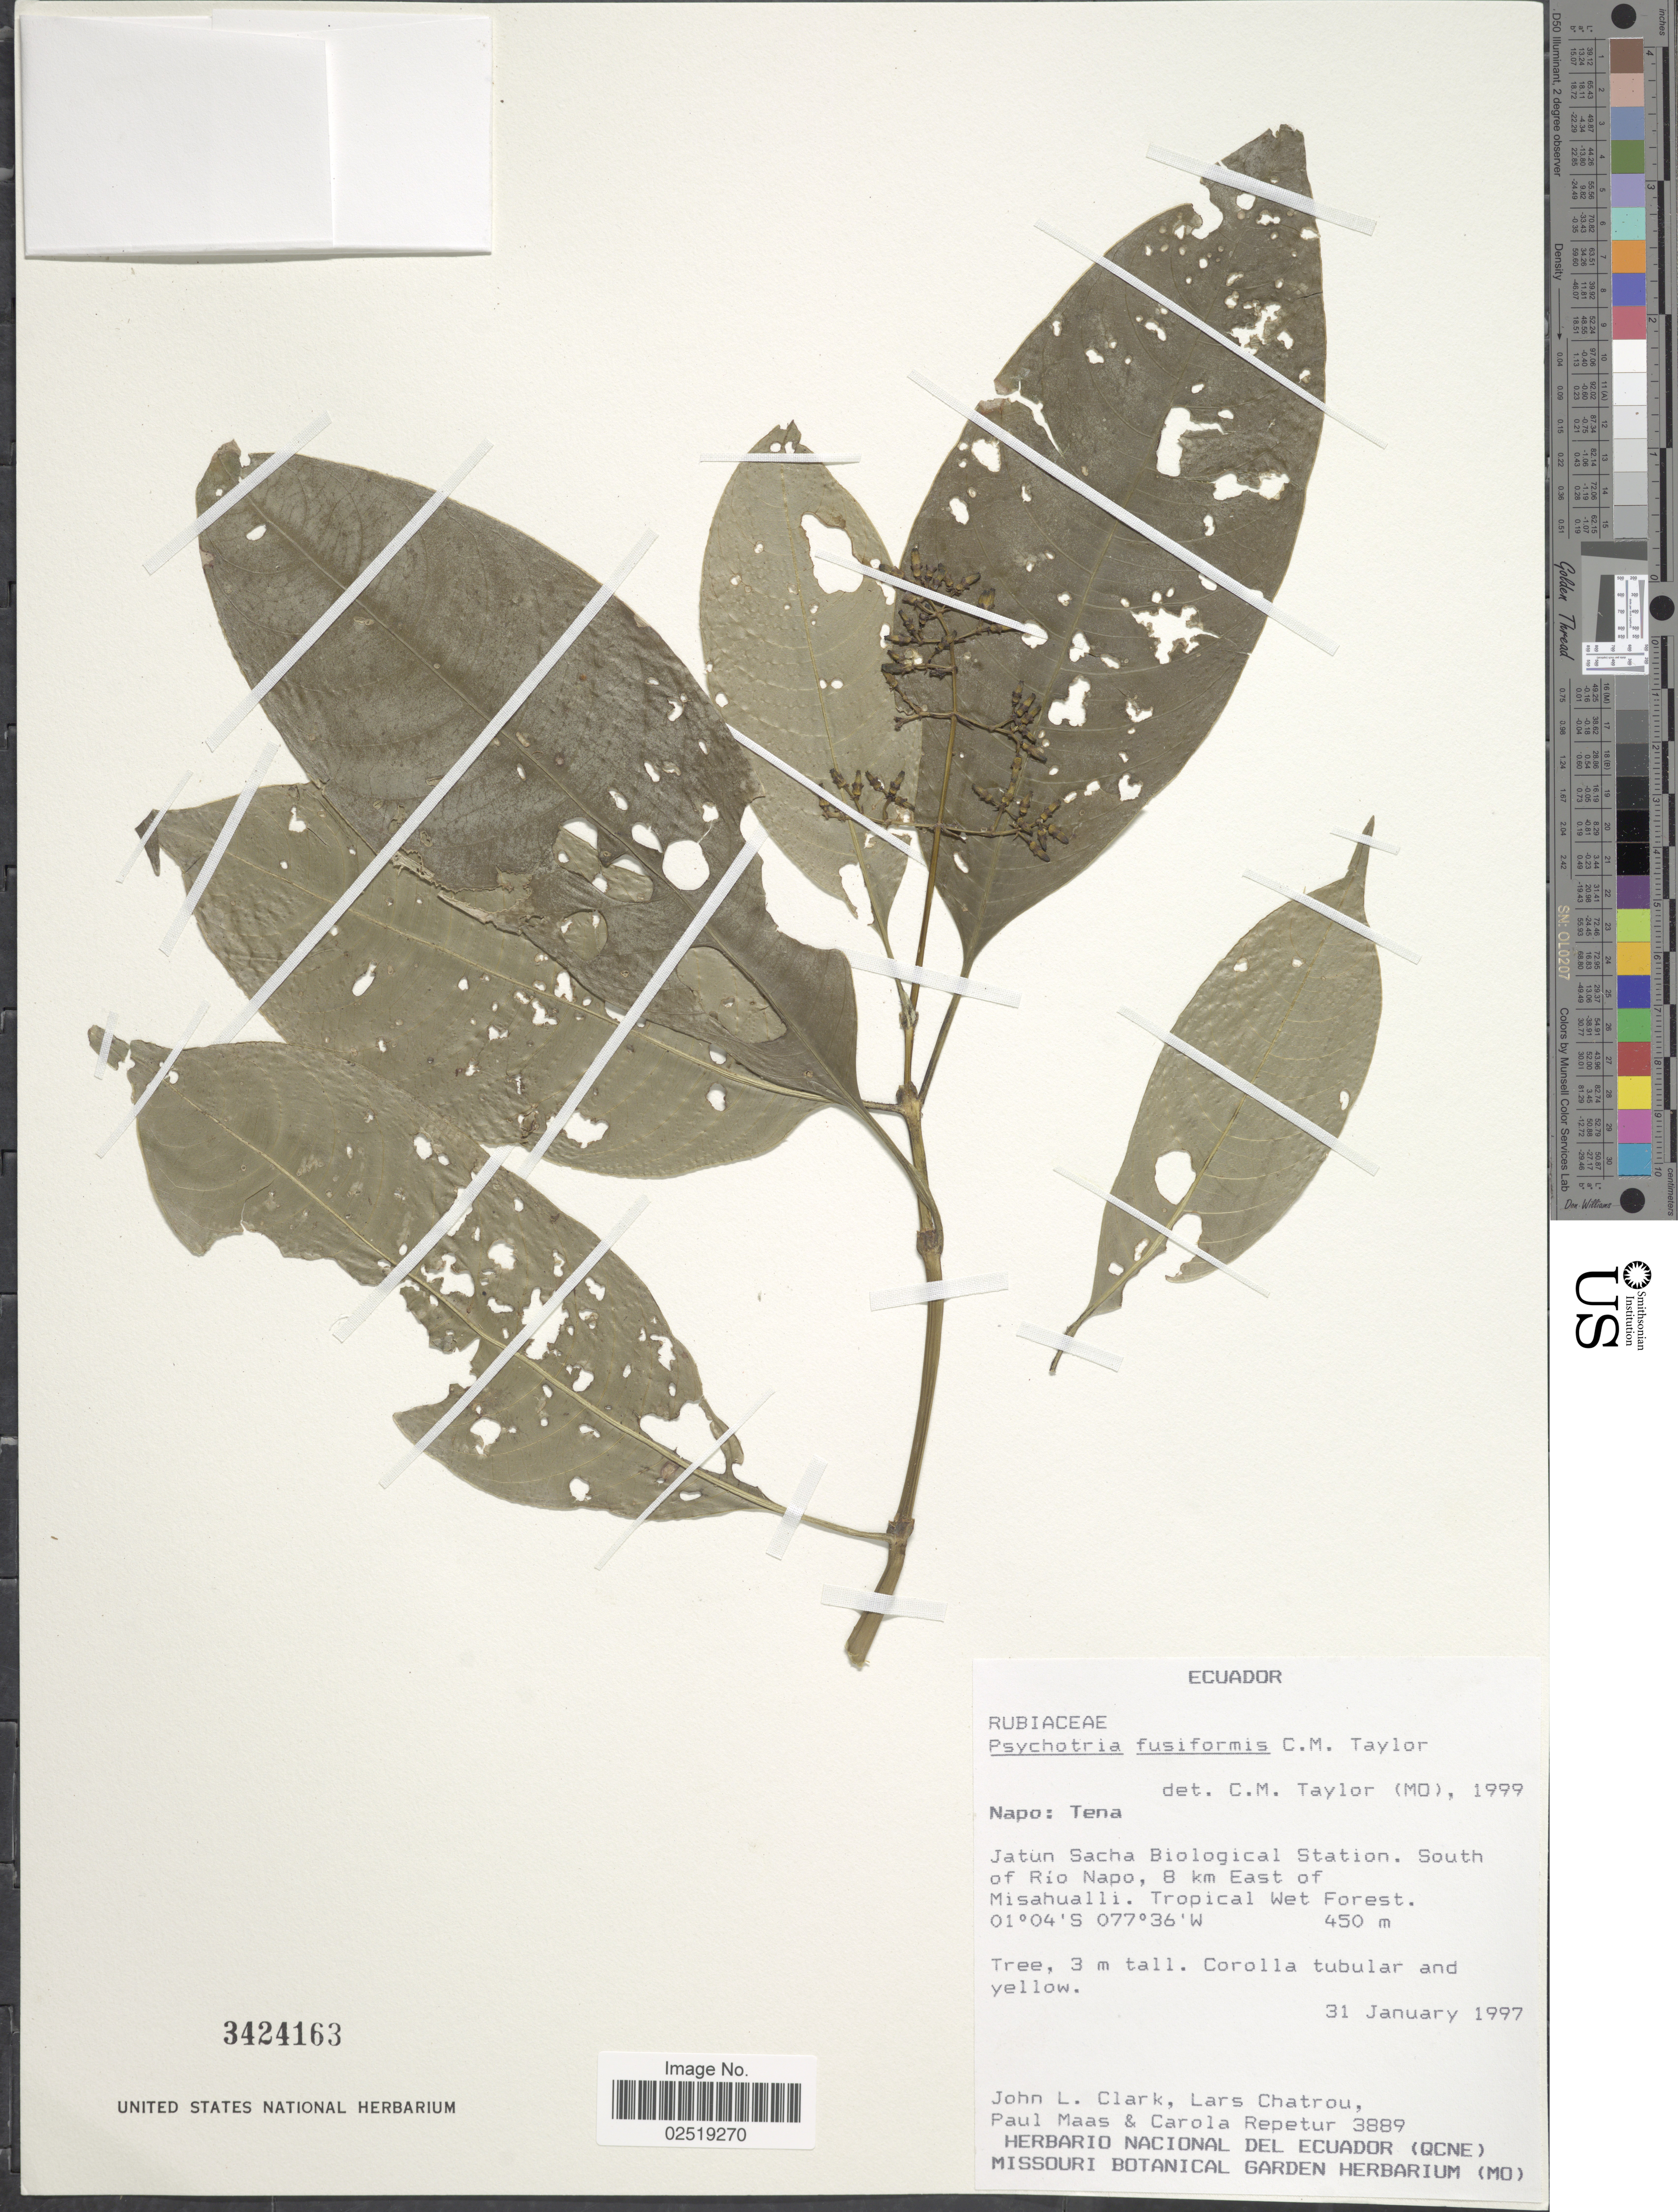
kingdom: Plantae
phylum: Tracheophyta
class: Magnoliopsida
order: Gentianales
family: Rubiaceae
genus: Psychotria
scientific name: Psychotria fusiformis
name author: C.M. Taylor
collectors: J. L. Clark, L. W. Chatrou, P. Maas & C. Repetur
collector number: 3889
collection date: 1997-01-31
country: Ecuador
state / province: Napo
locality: Napo: Tena. Jatun Sacha Biological Station. South of Rio Napo, 8 km East of Misahualli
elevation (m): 450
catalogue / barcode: US 3424163